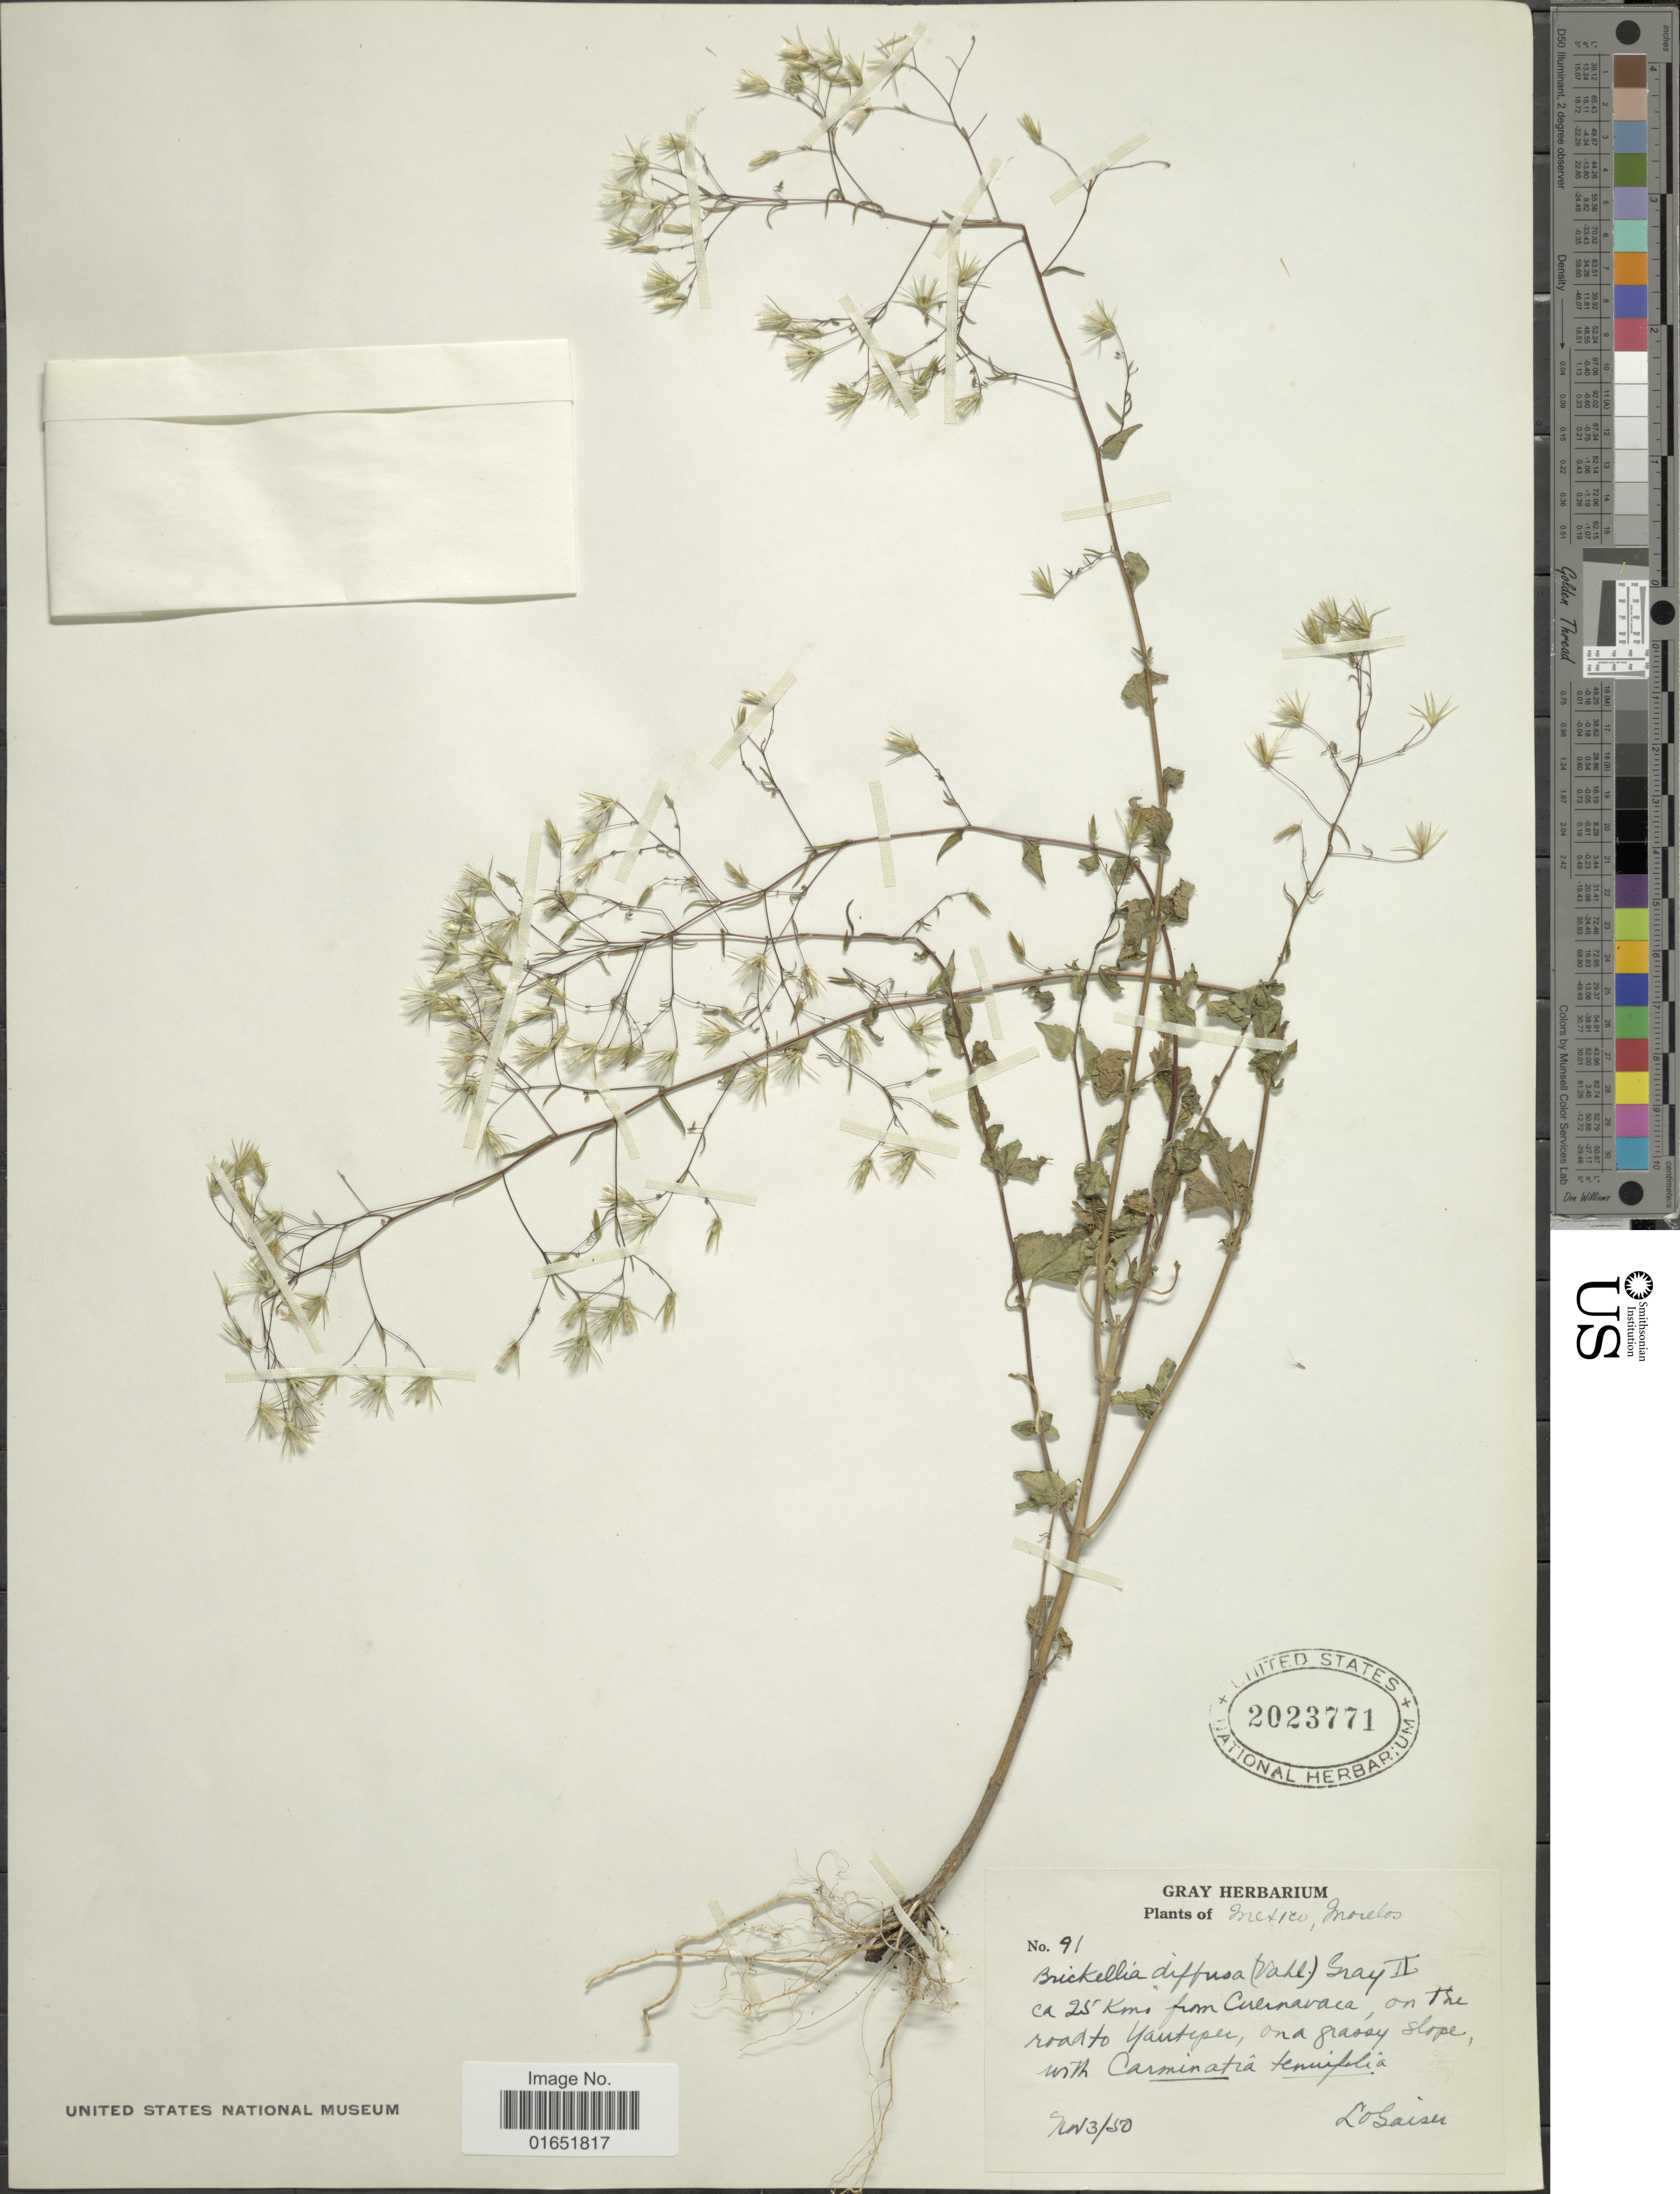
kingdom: Plantae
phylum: Tracheophyta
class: Magnoliopsida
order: Asterales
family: Asteraceae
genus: Brickellia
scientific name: Brickellia diffusa M.E. Jones, nom illeg.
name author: M.E. Jones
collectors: L. Gaiser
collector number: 91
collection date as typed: Transcribed d/m/y: 13/11/50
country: Mexico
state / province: Morelos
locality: Ca 25 Kms from Cuernavaca, on the road to Yantepec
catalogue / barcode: US 2023771